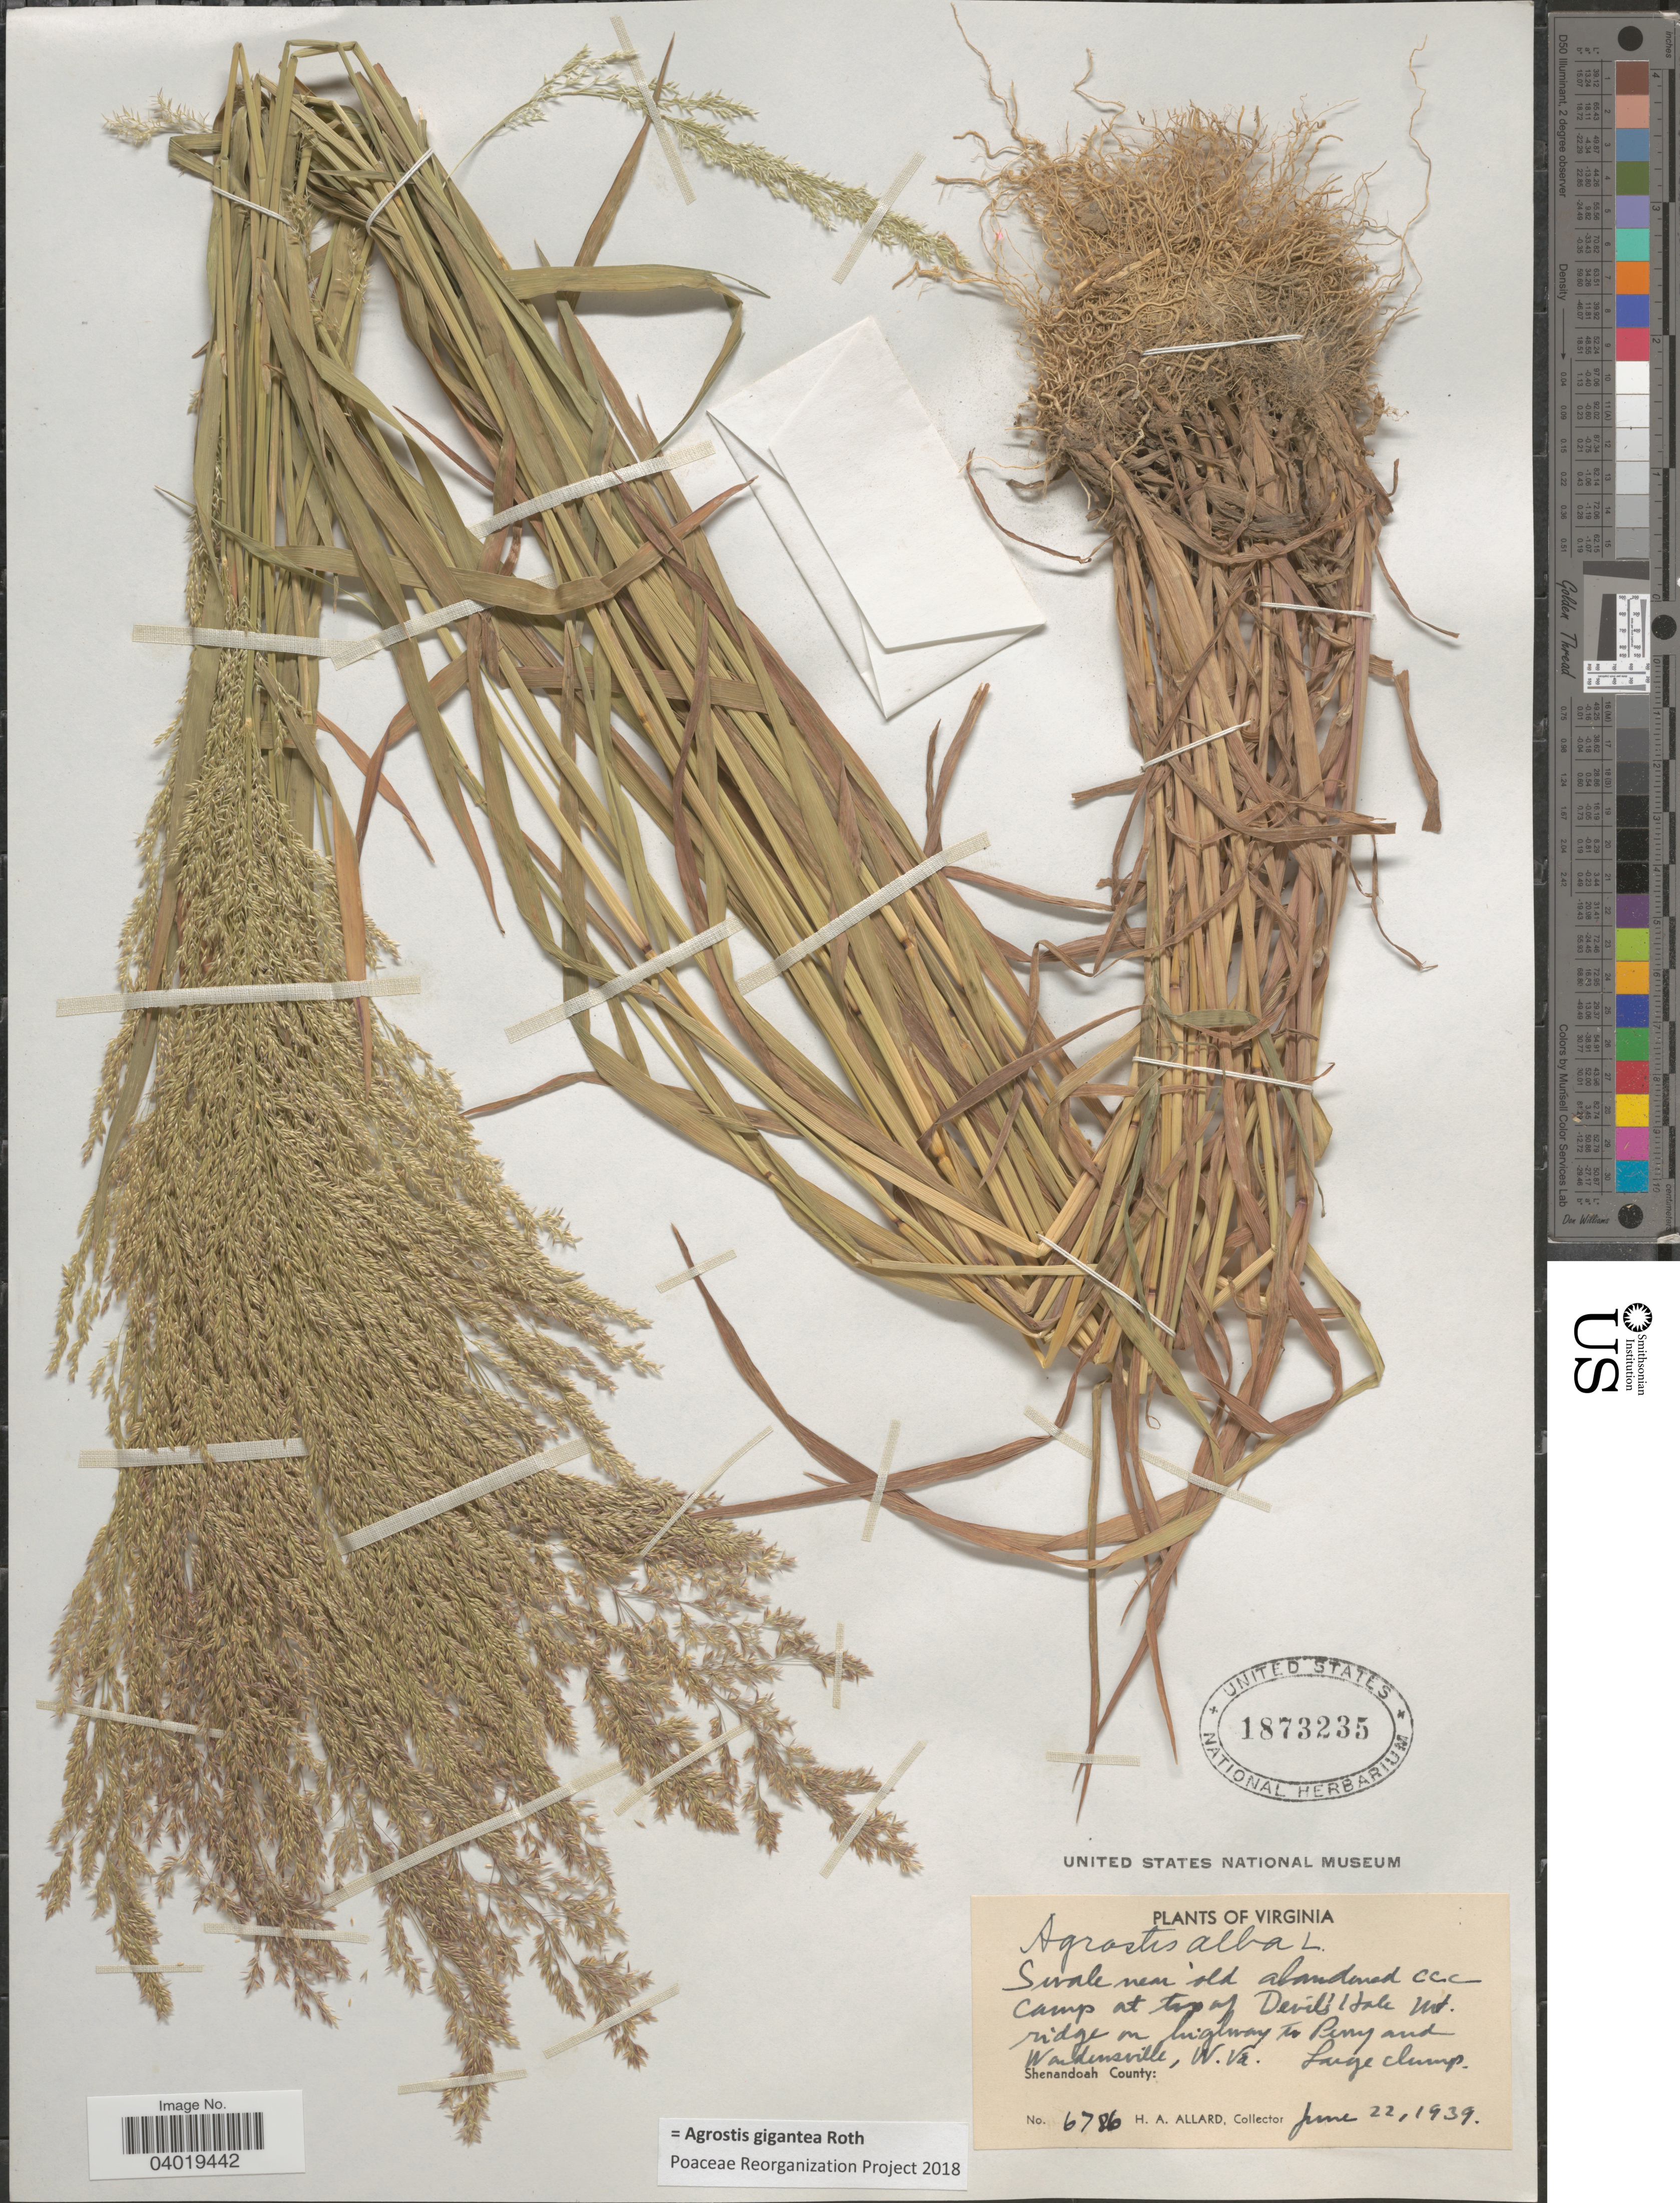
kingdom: Plantae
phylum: Tracheophyta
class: Liliopsida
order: Poales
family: Poaceae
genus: Agrostis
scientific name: Agrostis gigantea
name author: Roth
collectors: H. A. Allard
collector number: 6786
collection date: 1939-06-22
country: United States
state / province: Virginia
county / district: Shenandoah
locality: Swale near old abandoned CCC Camp at top of Devil's Hole Mt., ridge on highway to Peny and Wadensville, W. Va. Shenandoah County.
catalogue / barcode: US 1873235